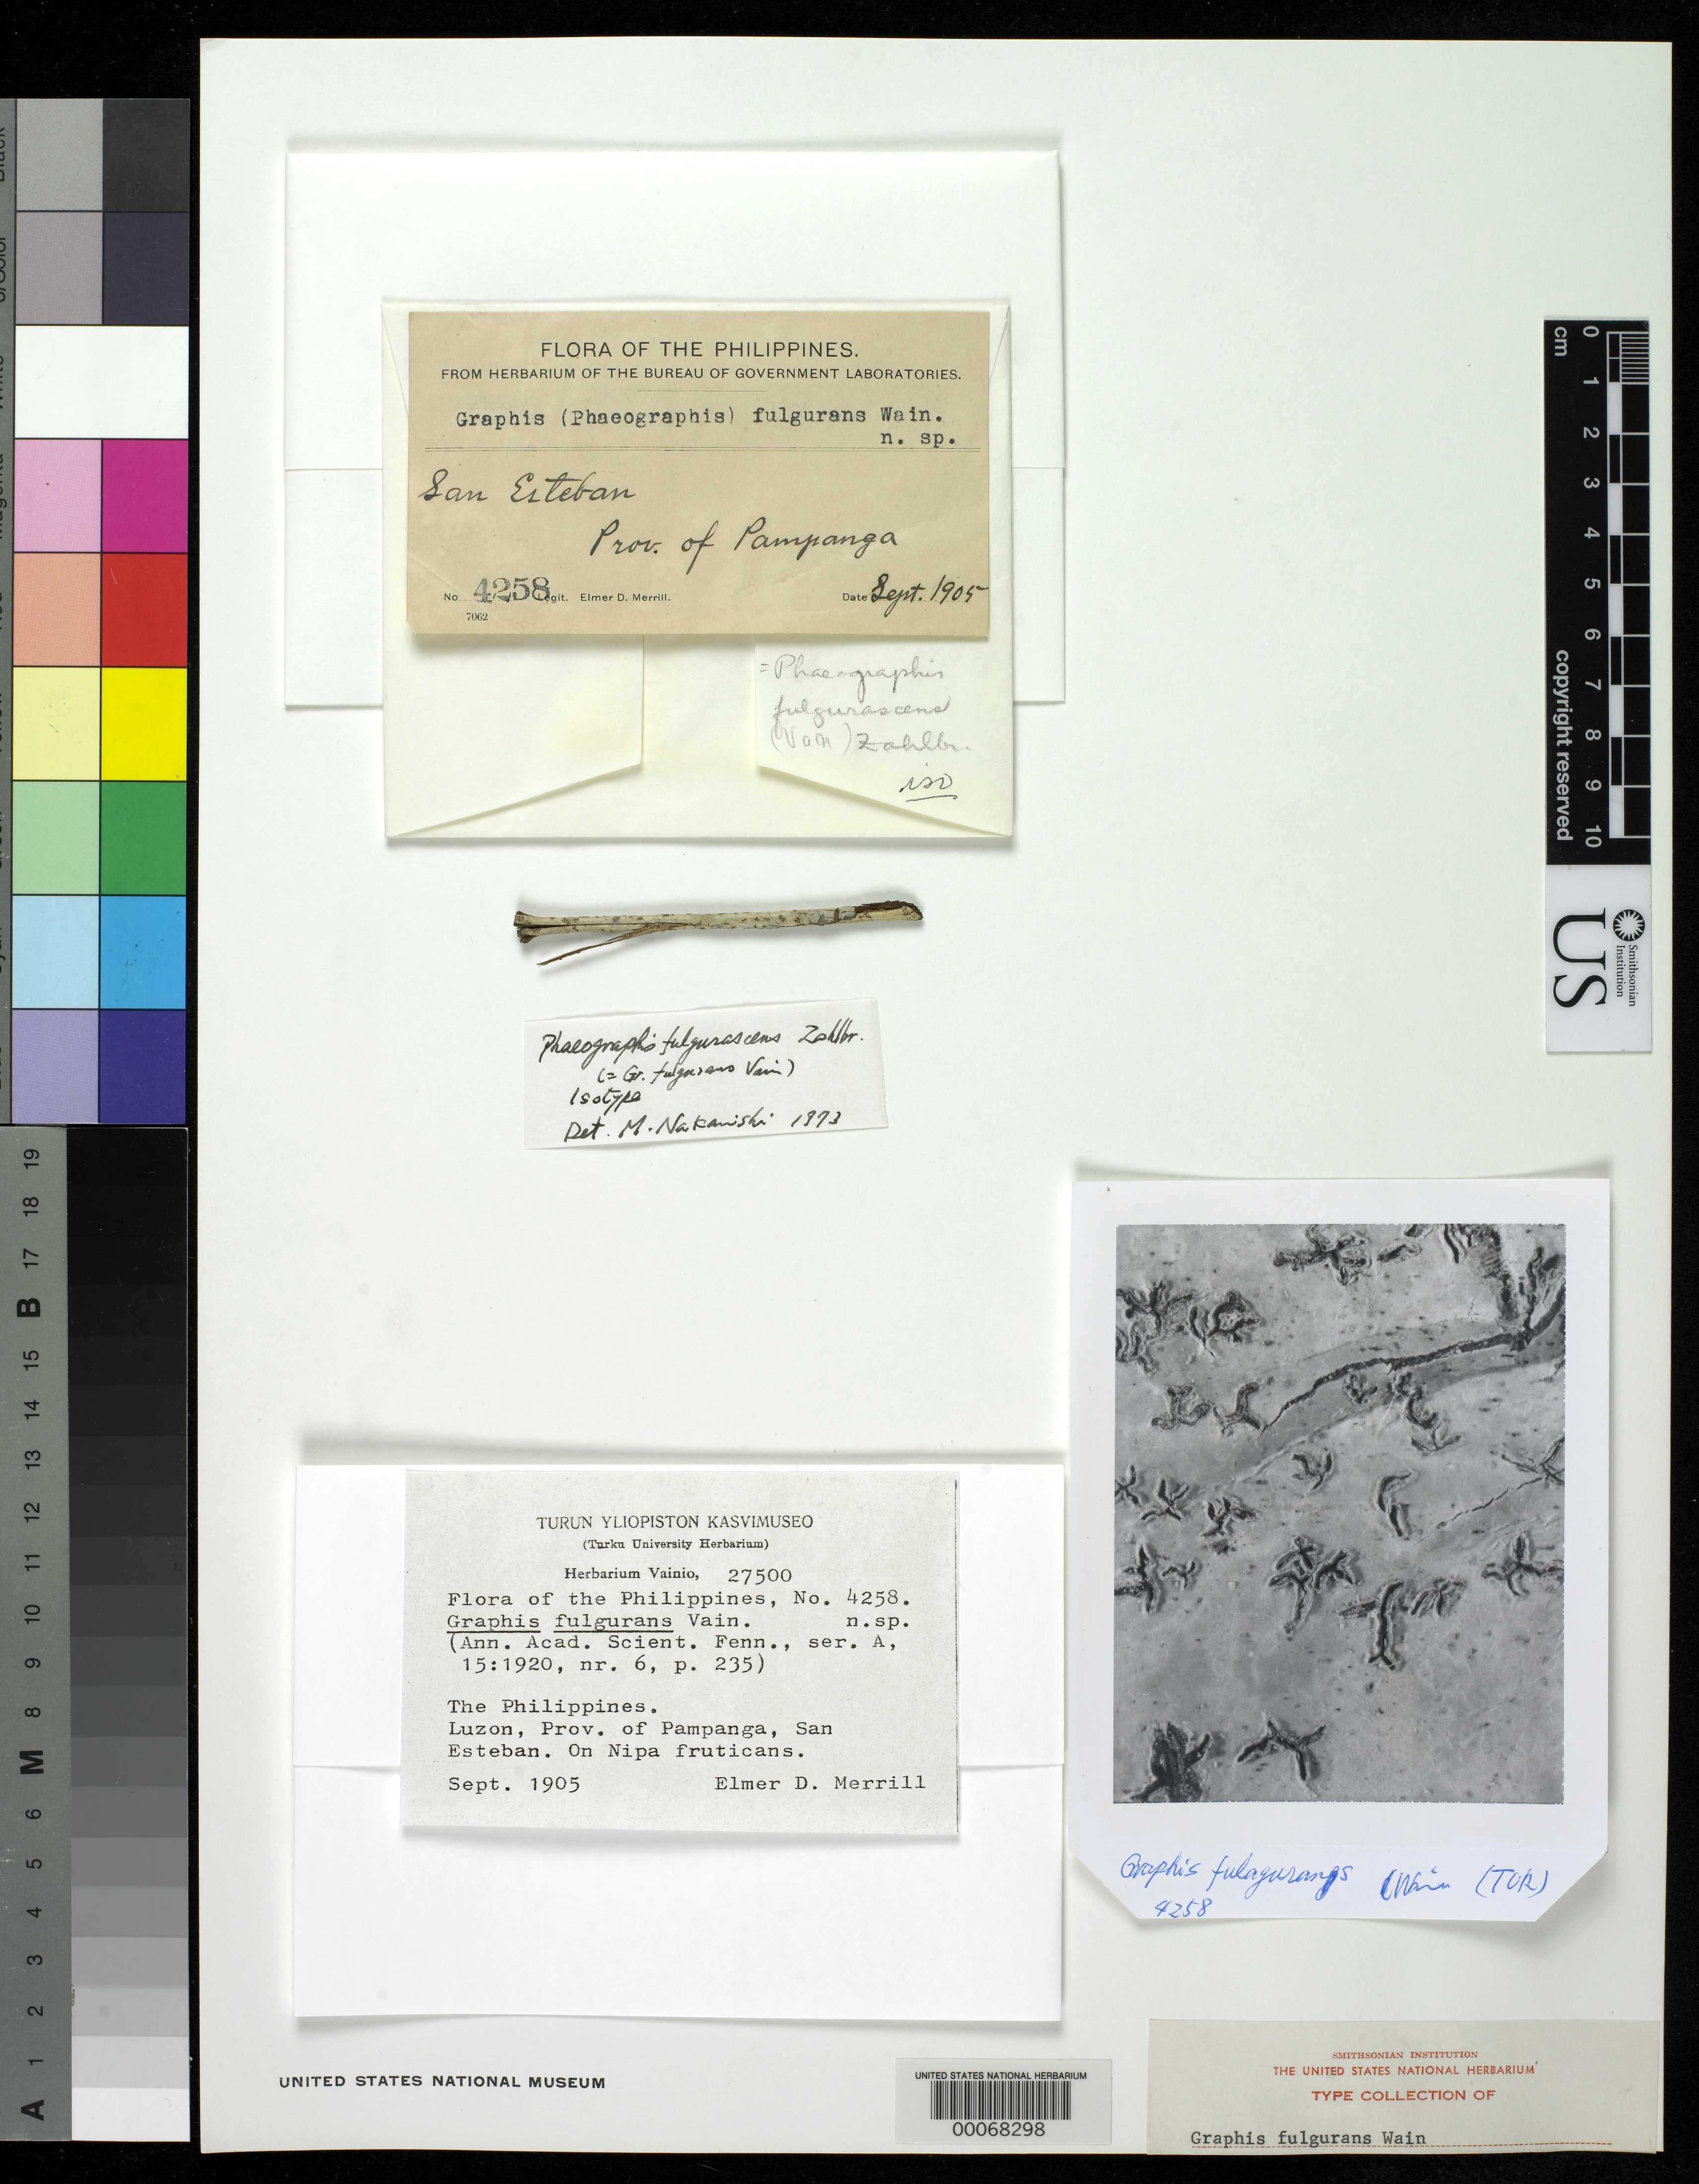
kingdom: Fungi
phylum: Ascomycota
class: Lecanoromycetes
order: Ostropales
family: Graphidaceae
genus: Graphis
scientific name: Graphis fulgurans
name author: Vain.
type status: Isotype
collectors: E. D. Merrill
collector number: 4258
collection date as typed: Sep 1905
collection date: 1905-09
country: Philippines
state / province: Central Luzon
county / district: Pampanga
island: Luzon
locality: San Esteban.